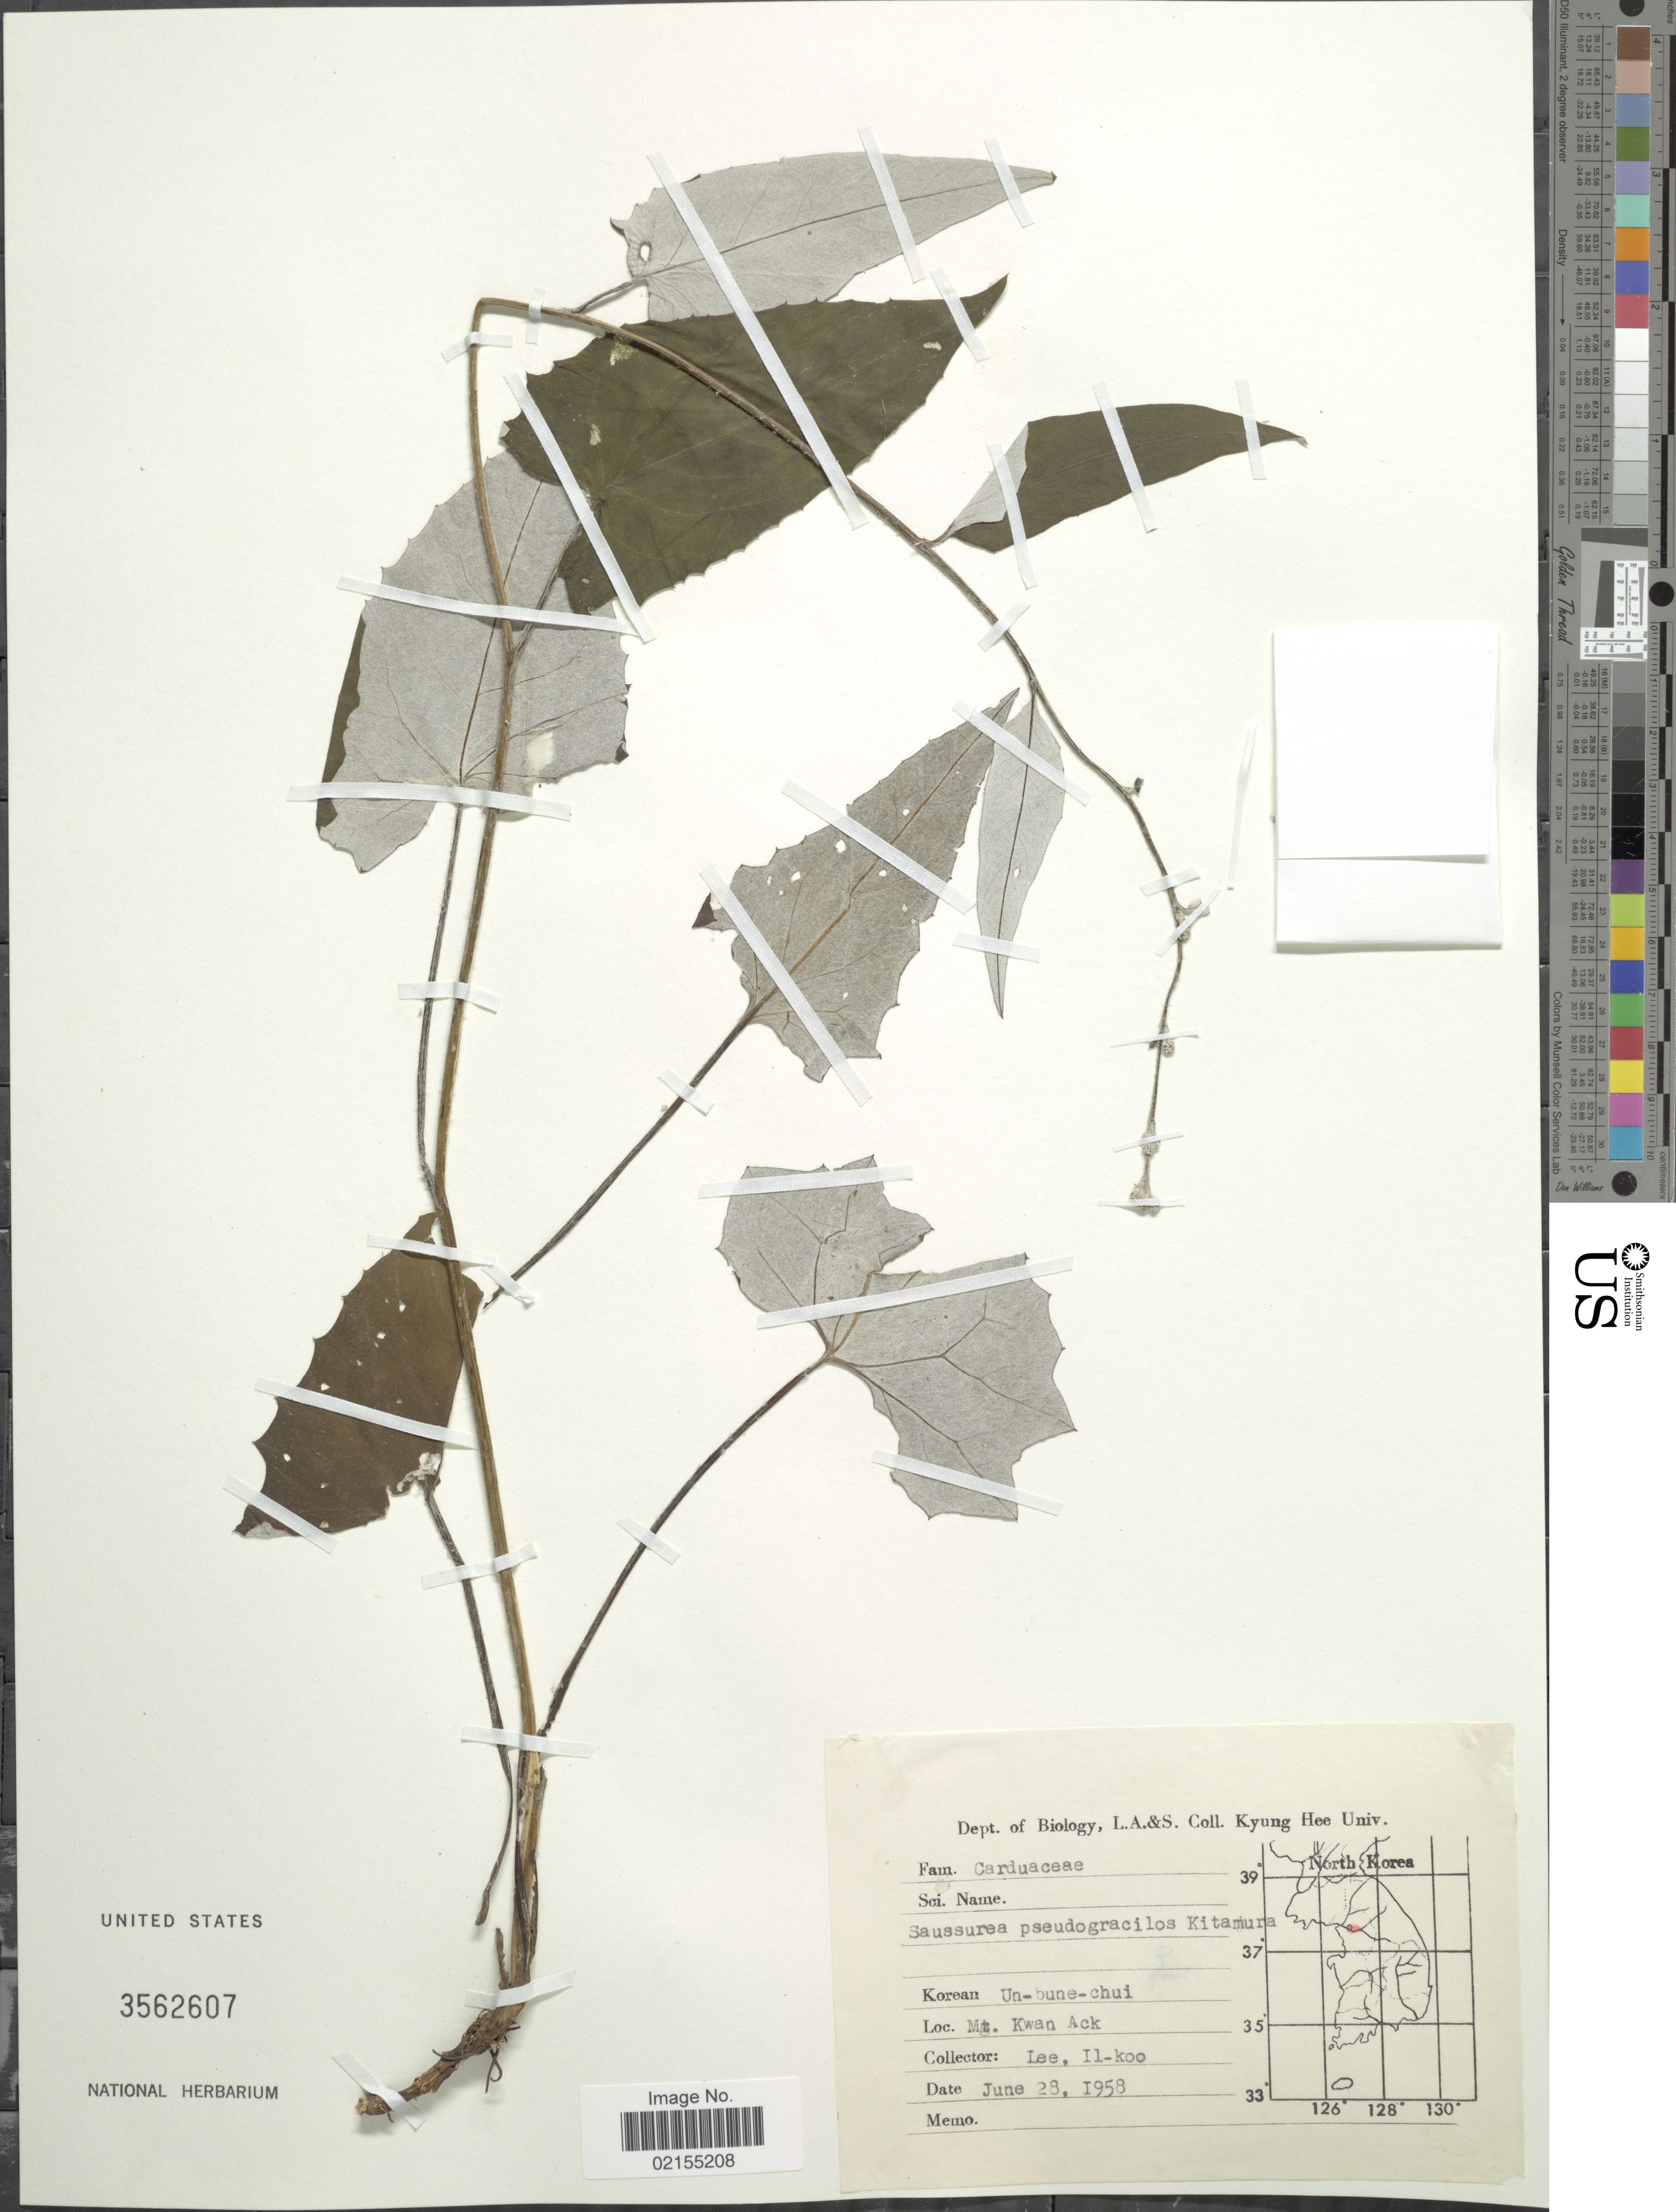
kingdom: Plantae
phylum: Tracheophyta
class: Magnoliopsida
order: Asterales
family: Asteraceae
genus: Saussurea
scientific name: Saussurea nivea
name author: Turcz.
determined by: Chen, Yousheng S.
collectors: Il-Ko Lee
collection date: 1958-06-28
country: South Korea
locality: Mt. Kwan Ack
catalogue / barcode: US 3562607